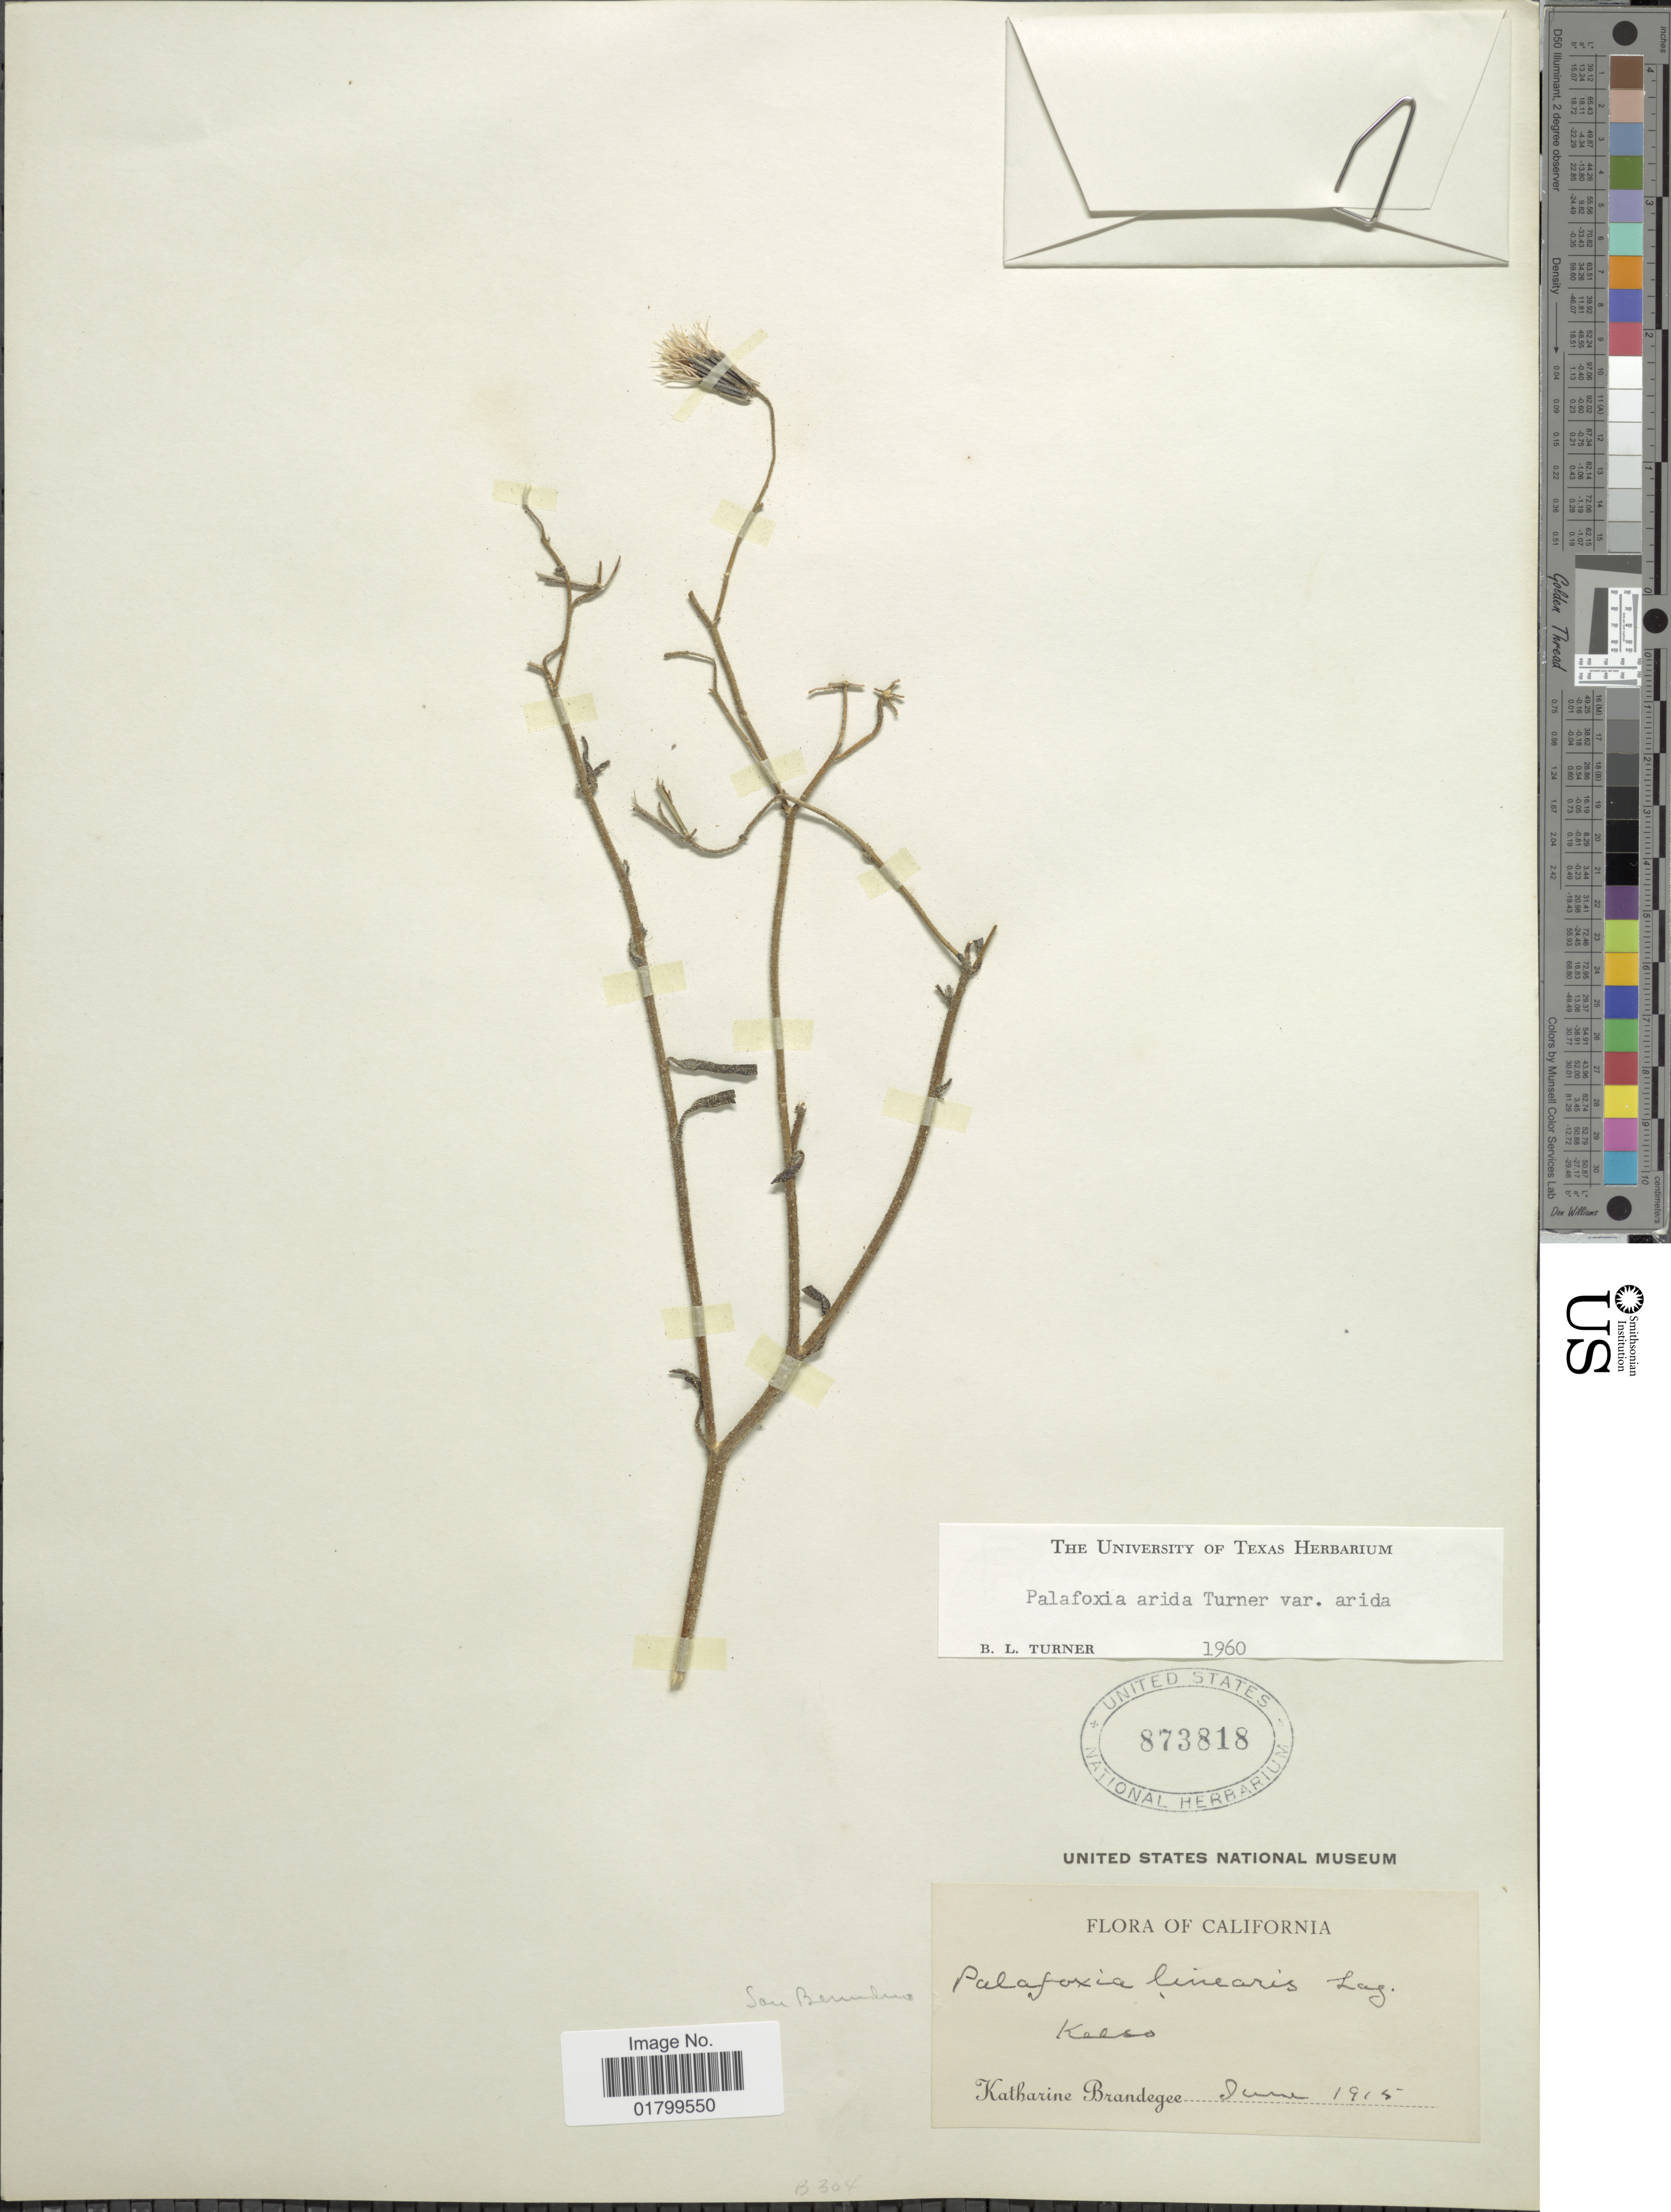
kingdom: Plantae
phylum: Tracheophyta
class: Magnoliopsida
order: Asterales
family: Asteraceae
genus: Palafoxia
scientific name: Palafoxia arida var. arida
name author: B.L. Turner & M.I. Morris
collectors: M. K. Brandegee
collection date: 1915-06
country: United States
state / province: California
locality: Kalso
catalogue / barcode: US 873818